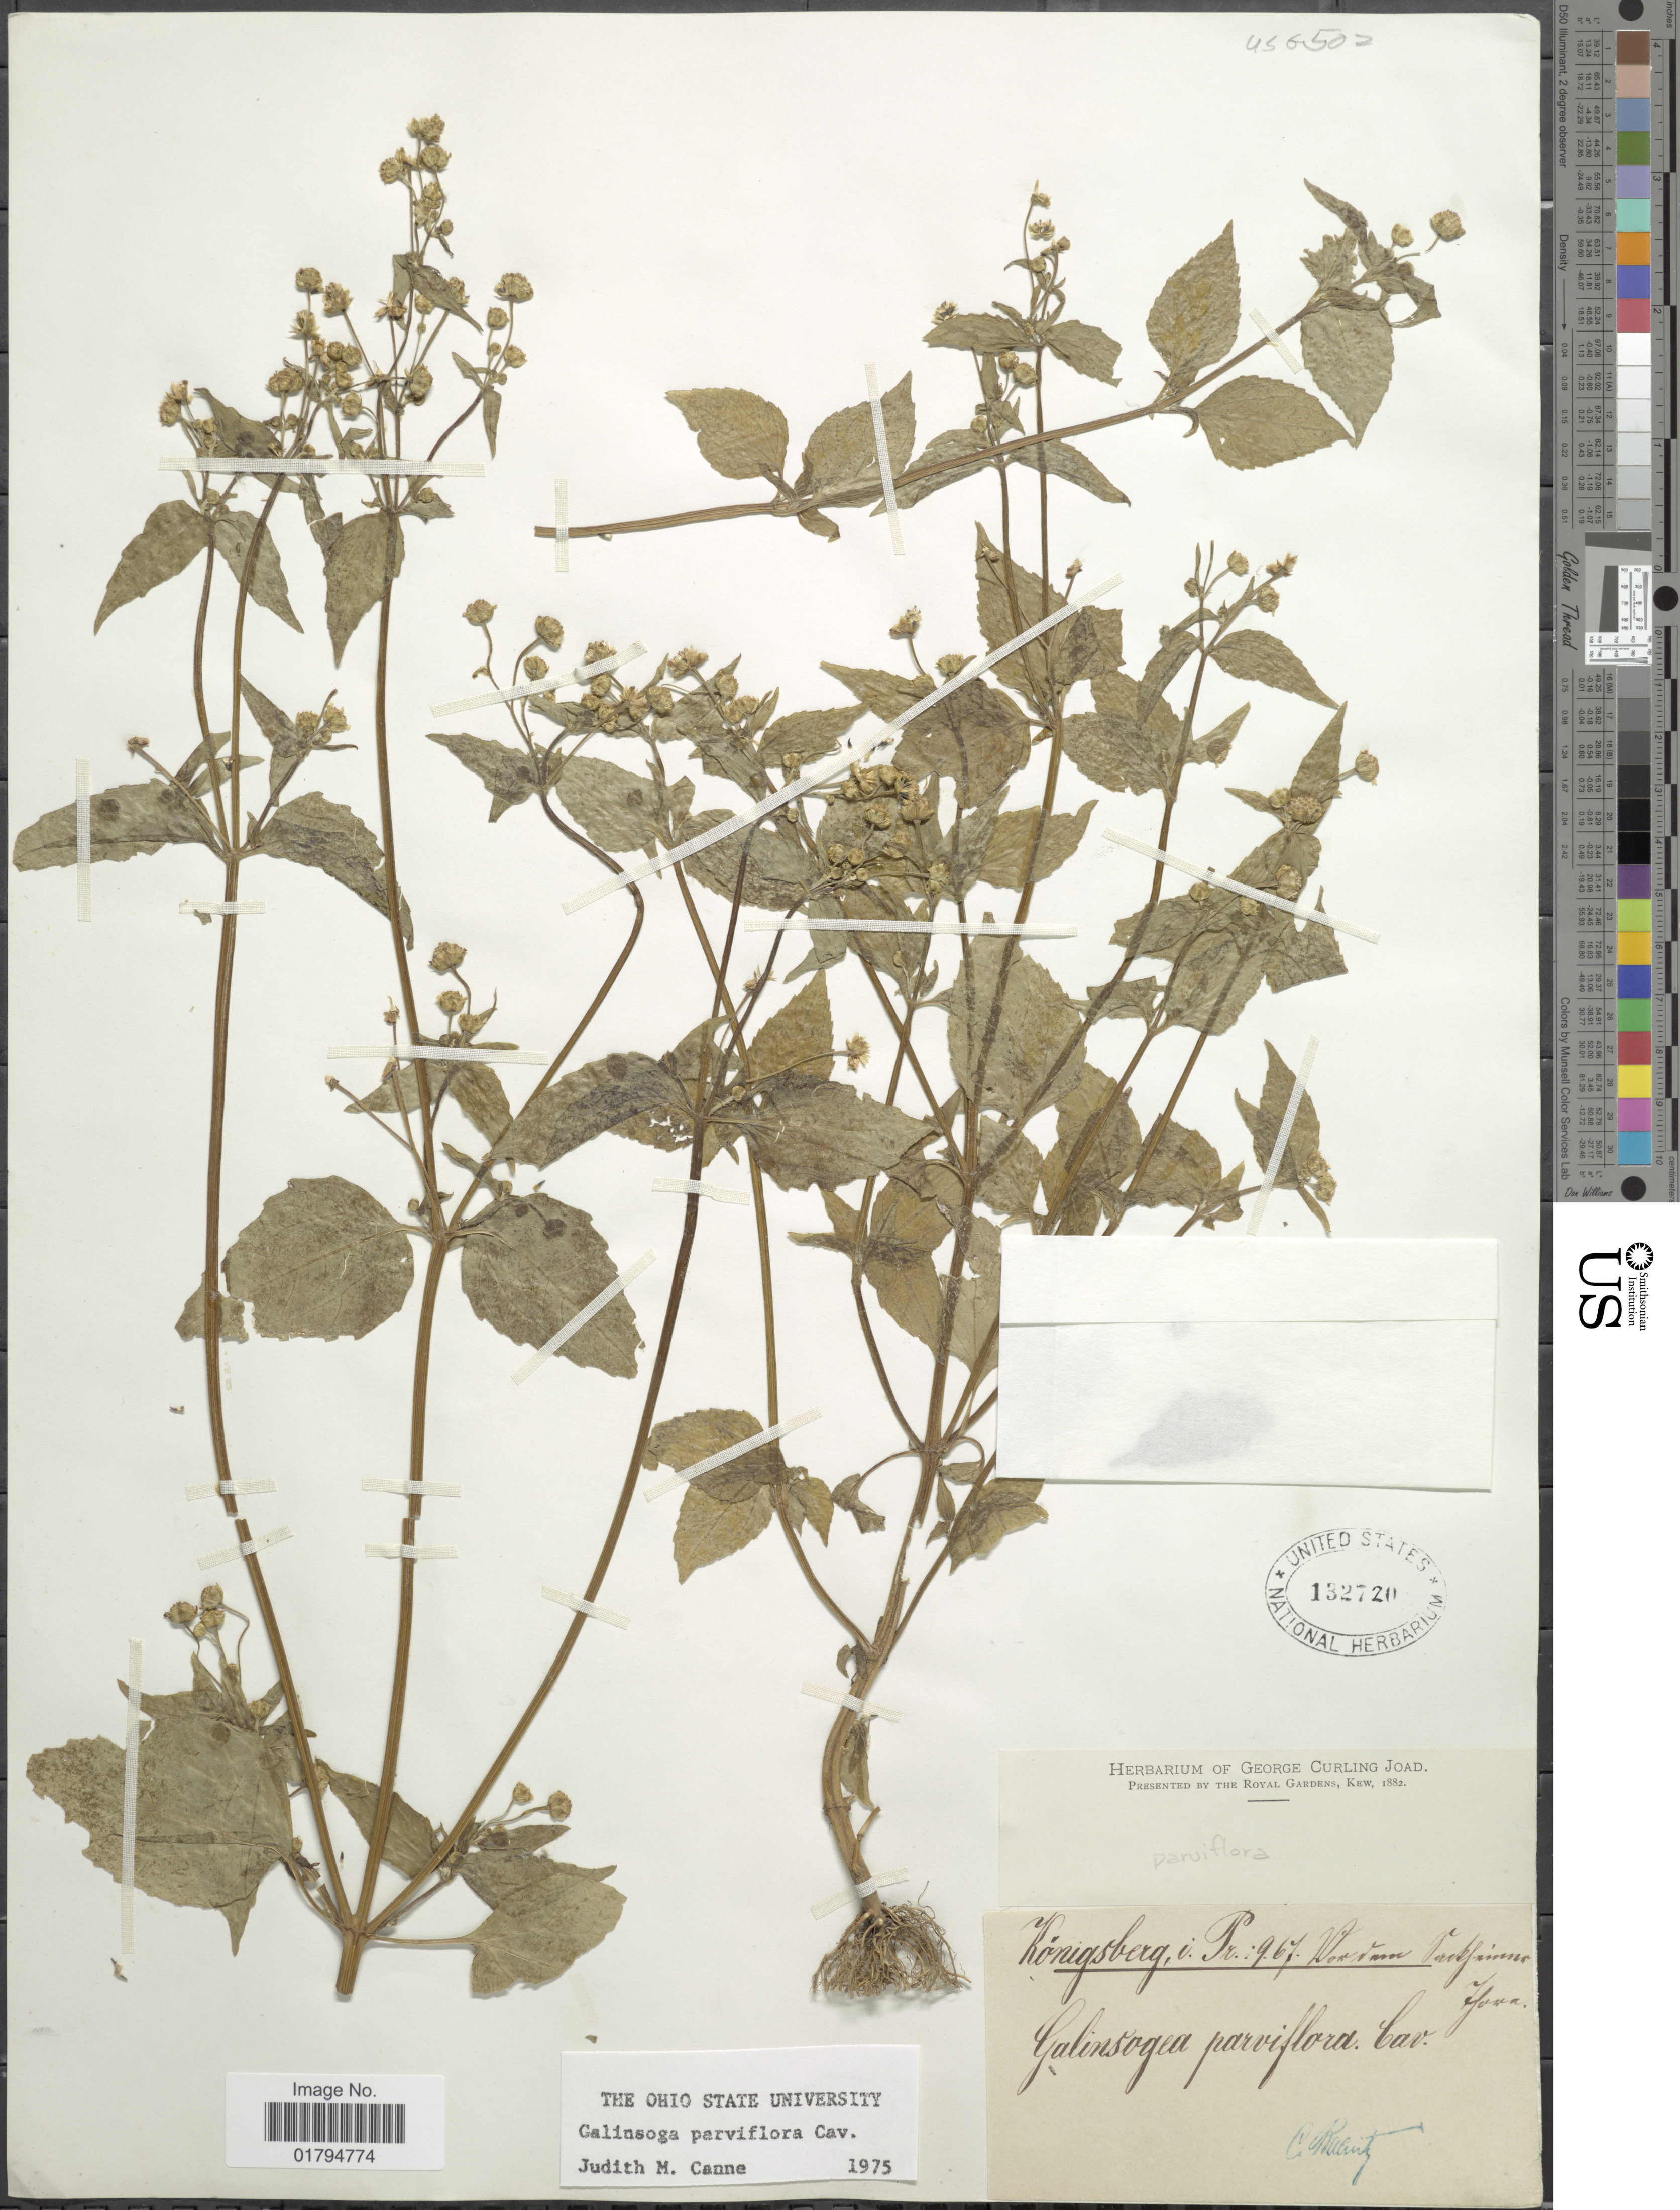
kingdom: Plantae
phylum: Tracheophyta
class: Magnoliopsida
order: Asterales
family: Asteraceae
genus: Galinsoga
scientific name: Galinsoga parviflora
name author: Cav.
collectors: C. G. Baenitz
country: Germany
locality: Konigsberg i. Pr. [interpreted]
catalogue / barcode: US 132720